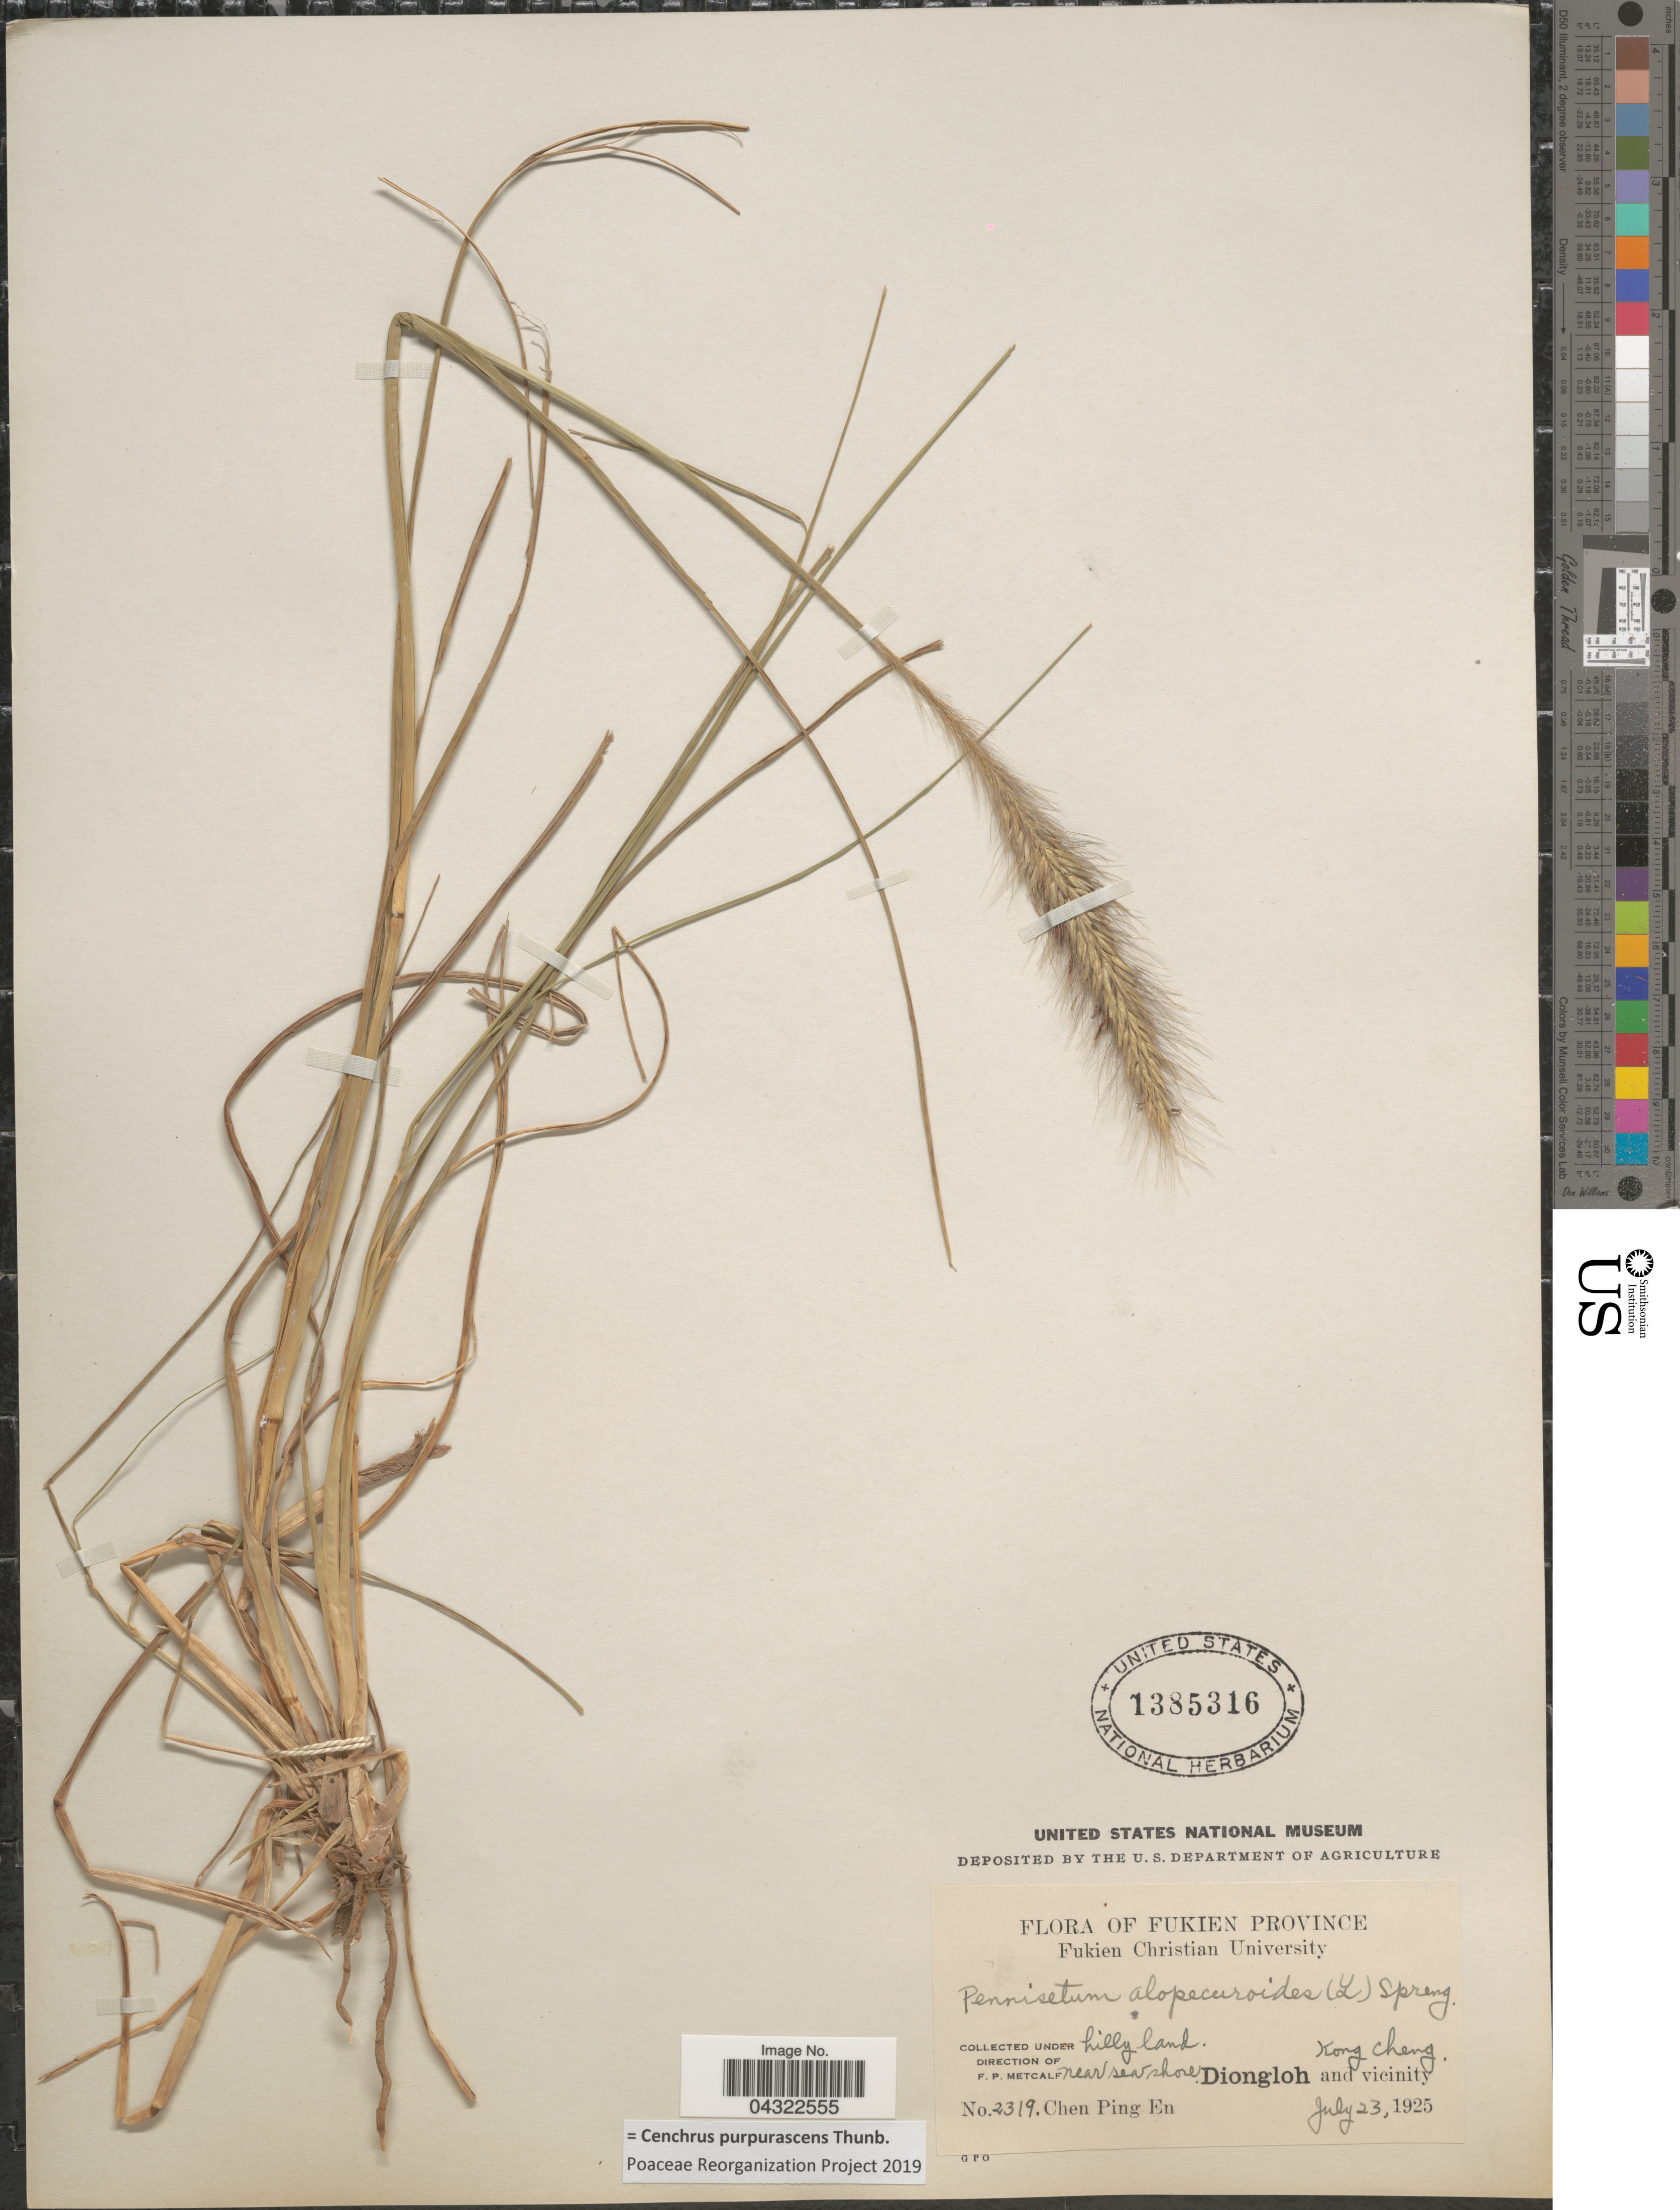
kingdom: Plantae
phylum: Tracheophyta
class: Liliopsida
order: Poales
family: Poaceae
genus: Cenchrus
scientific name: Cenchrus purpurascens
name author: Thunb.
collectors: C. Ping En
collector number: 2319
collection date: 1925-07-23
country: China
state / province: Fujian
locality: Fukien Province. Kong Cheng. Near sea shore. Diongloh and vicinity.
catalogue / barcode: US 1385316